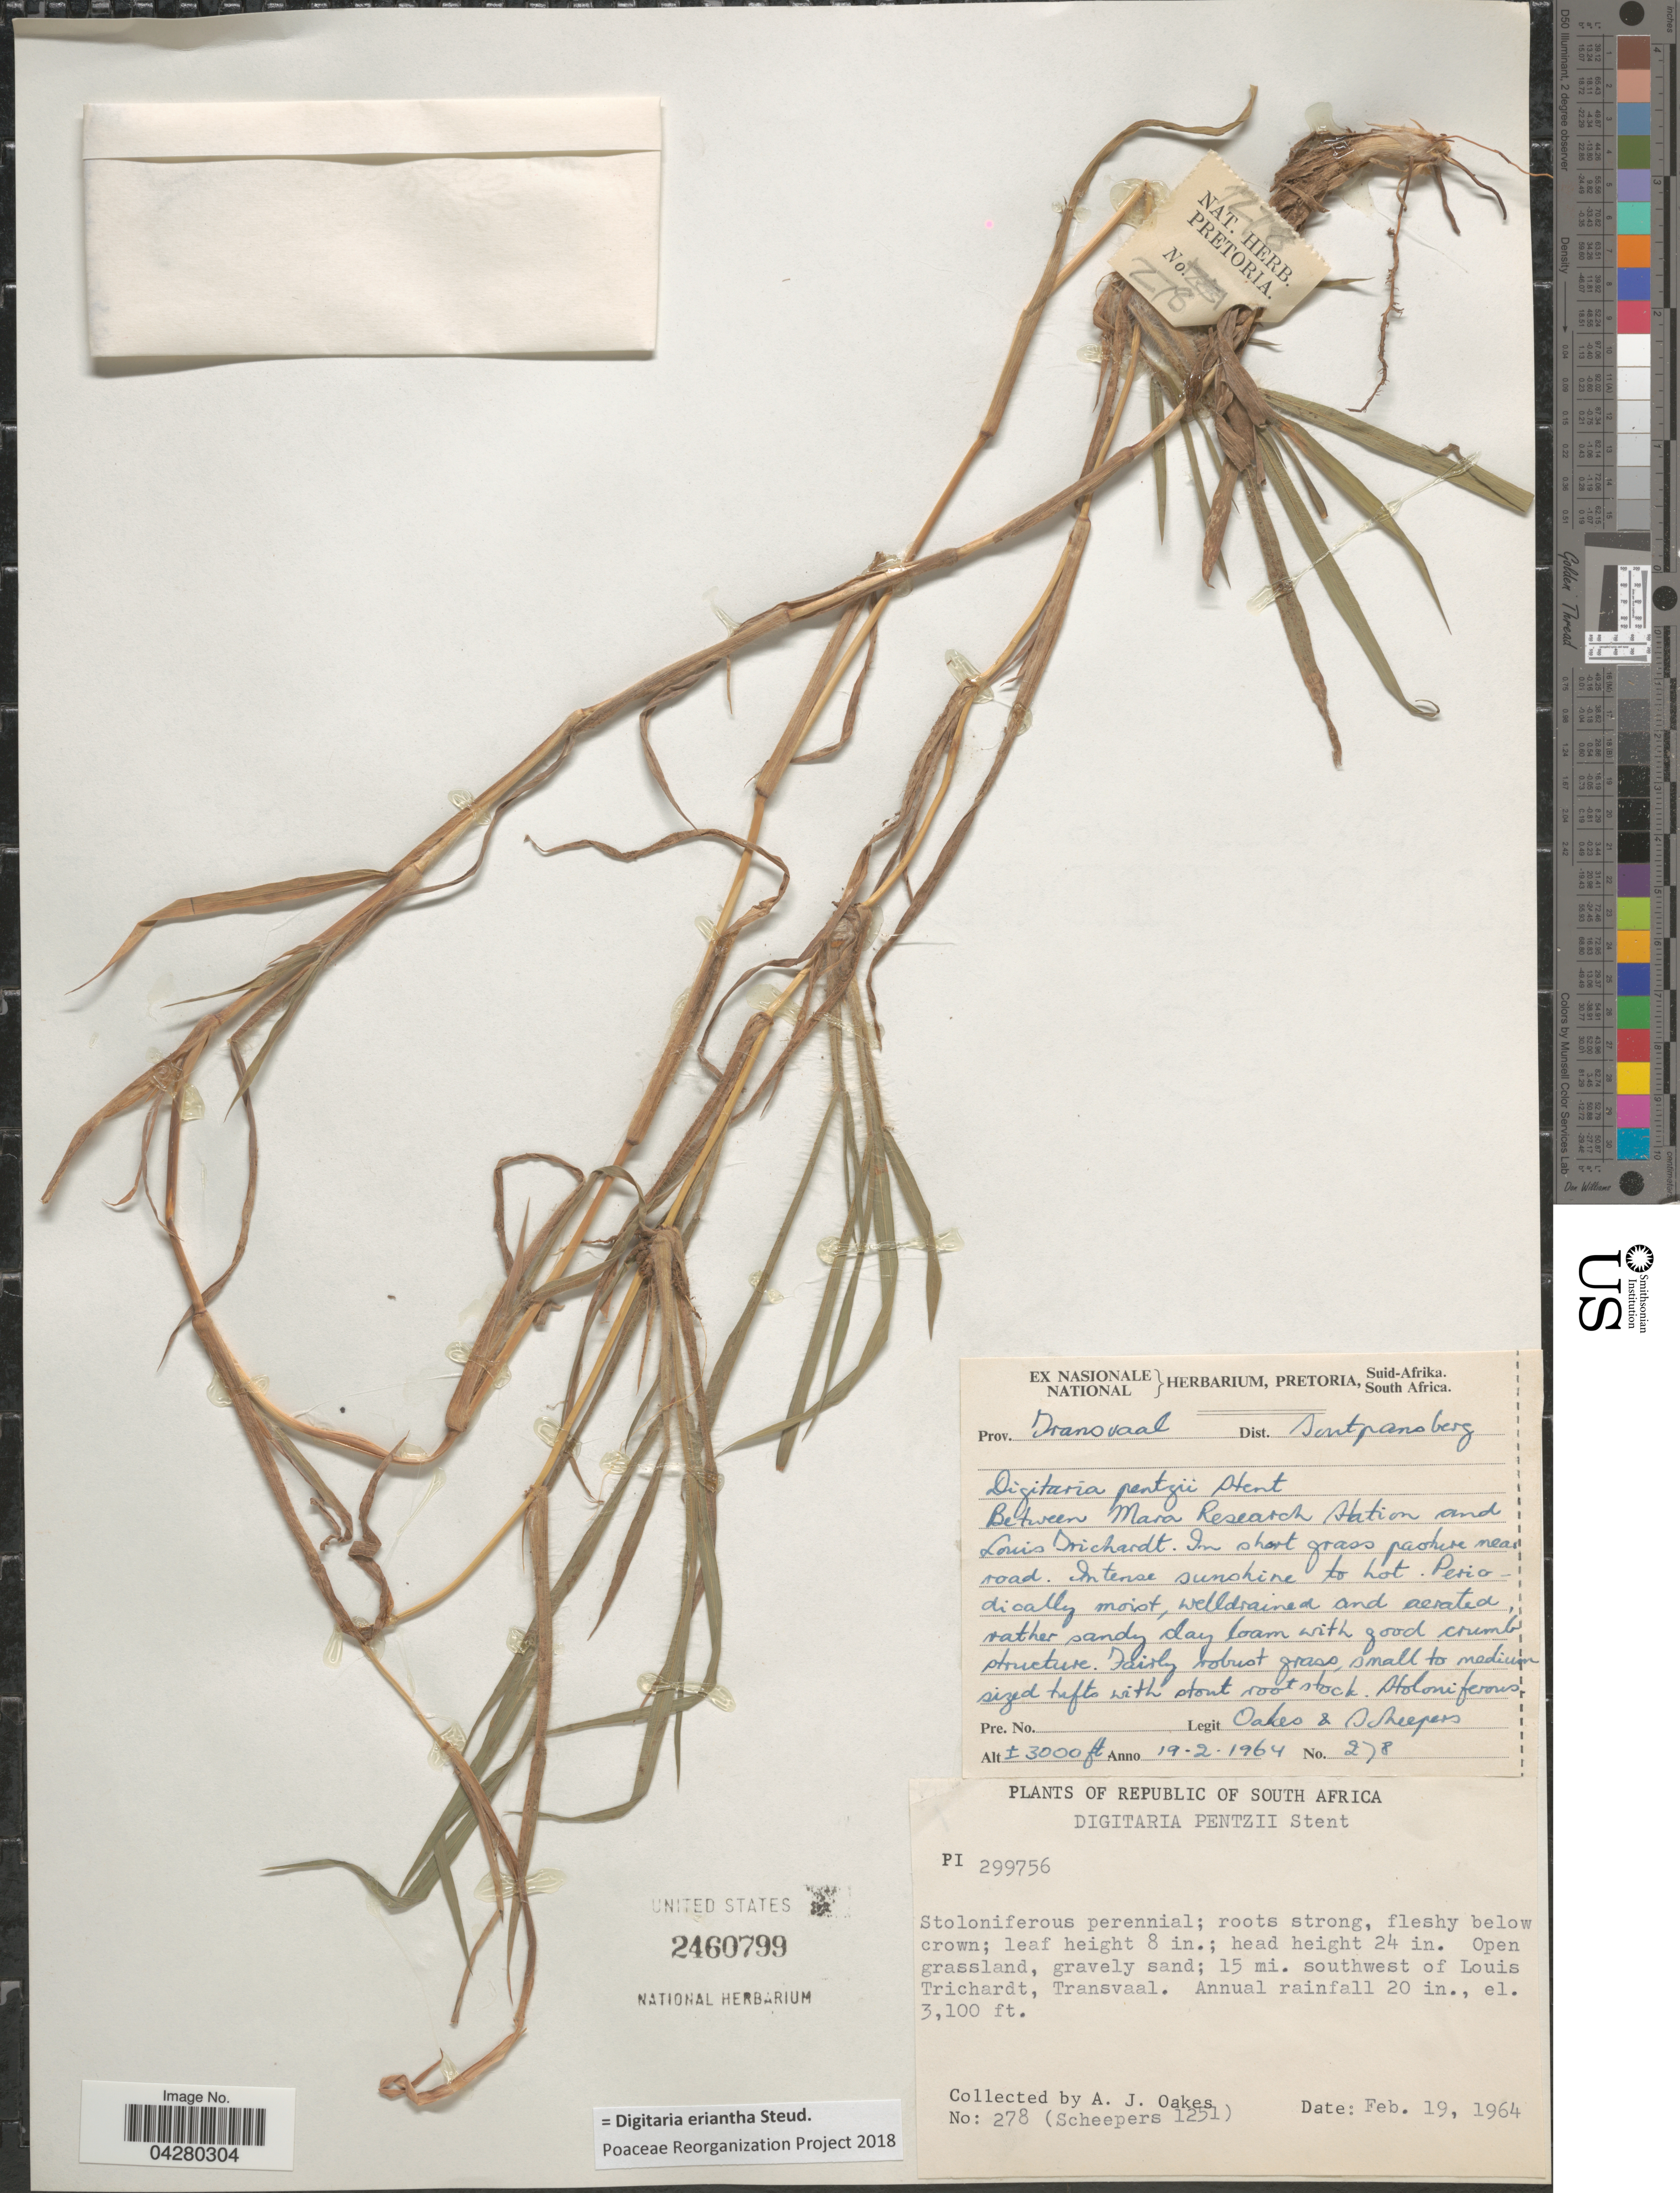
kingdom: Plantae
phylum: Tracheophyta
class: Liliopsida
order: Poales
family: Poaceae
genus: Digitaria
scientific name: Digitaria eriantha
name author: Steud.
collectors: A. Oakes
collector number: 278/1251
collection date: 1964-02-19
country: South Africa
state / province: Limpopo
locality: Prov. Transvaal. Dist. Soutpansberg. Between Mara Research Station and Louis Trichardt. Open grassland, gravely sand; 15 mi. southwest of Louis Trichardt, Transvaal.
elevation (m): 914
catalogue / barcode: US 2460799